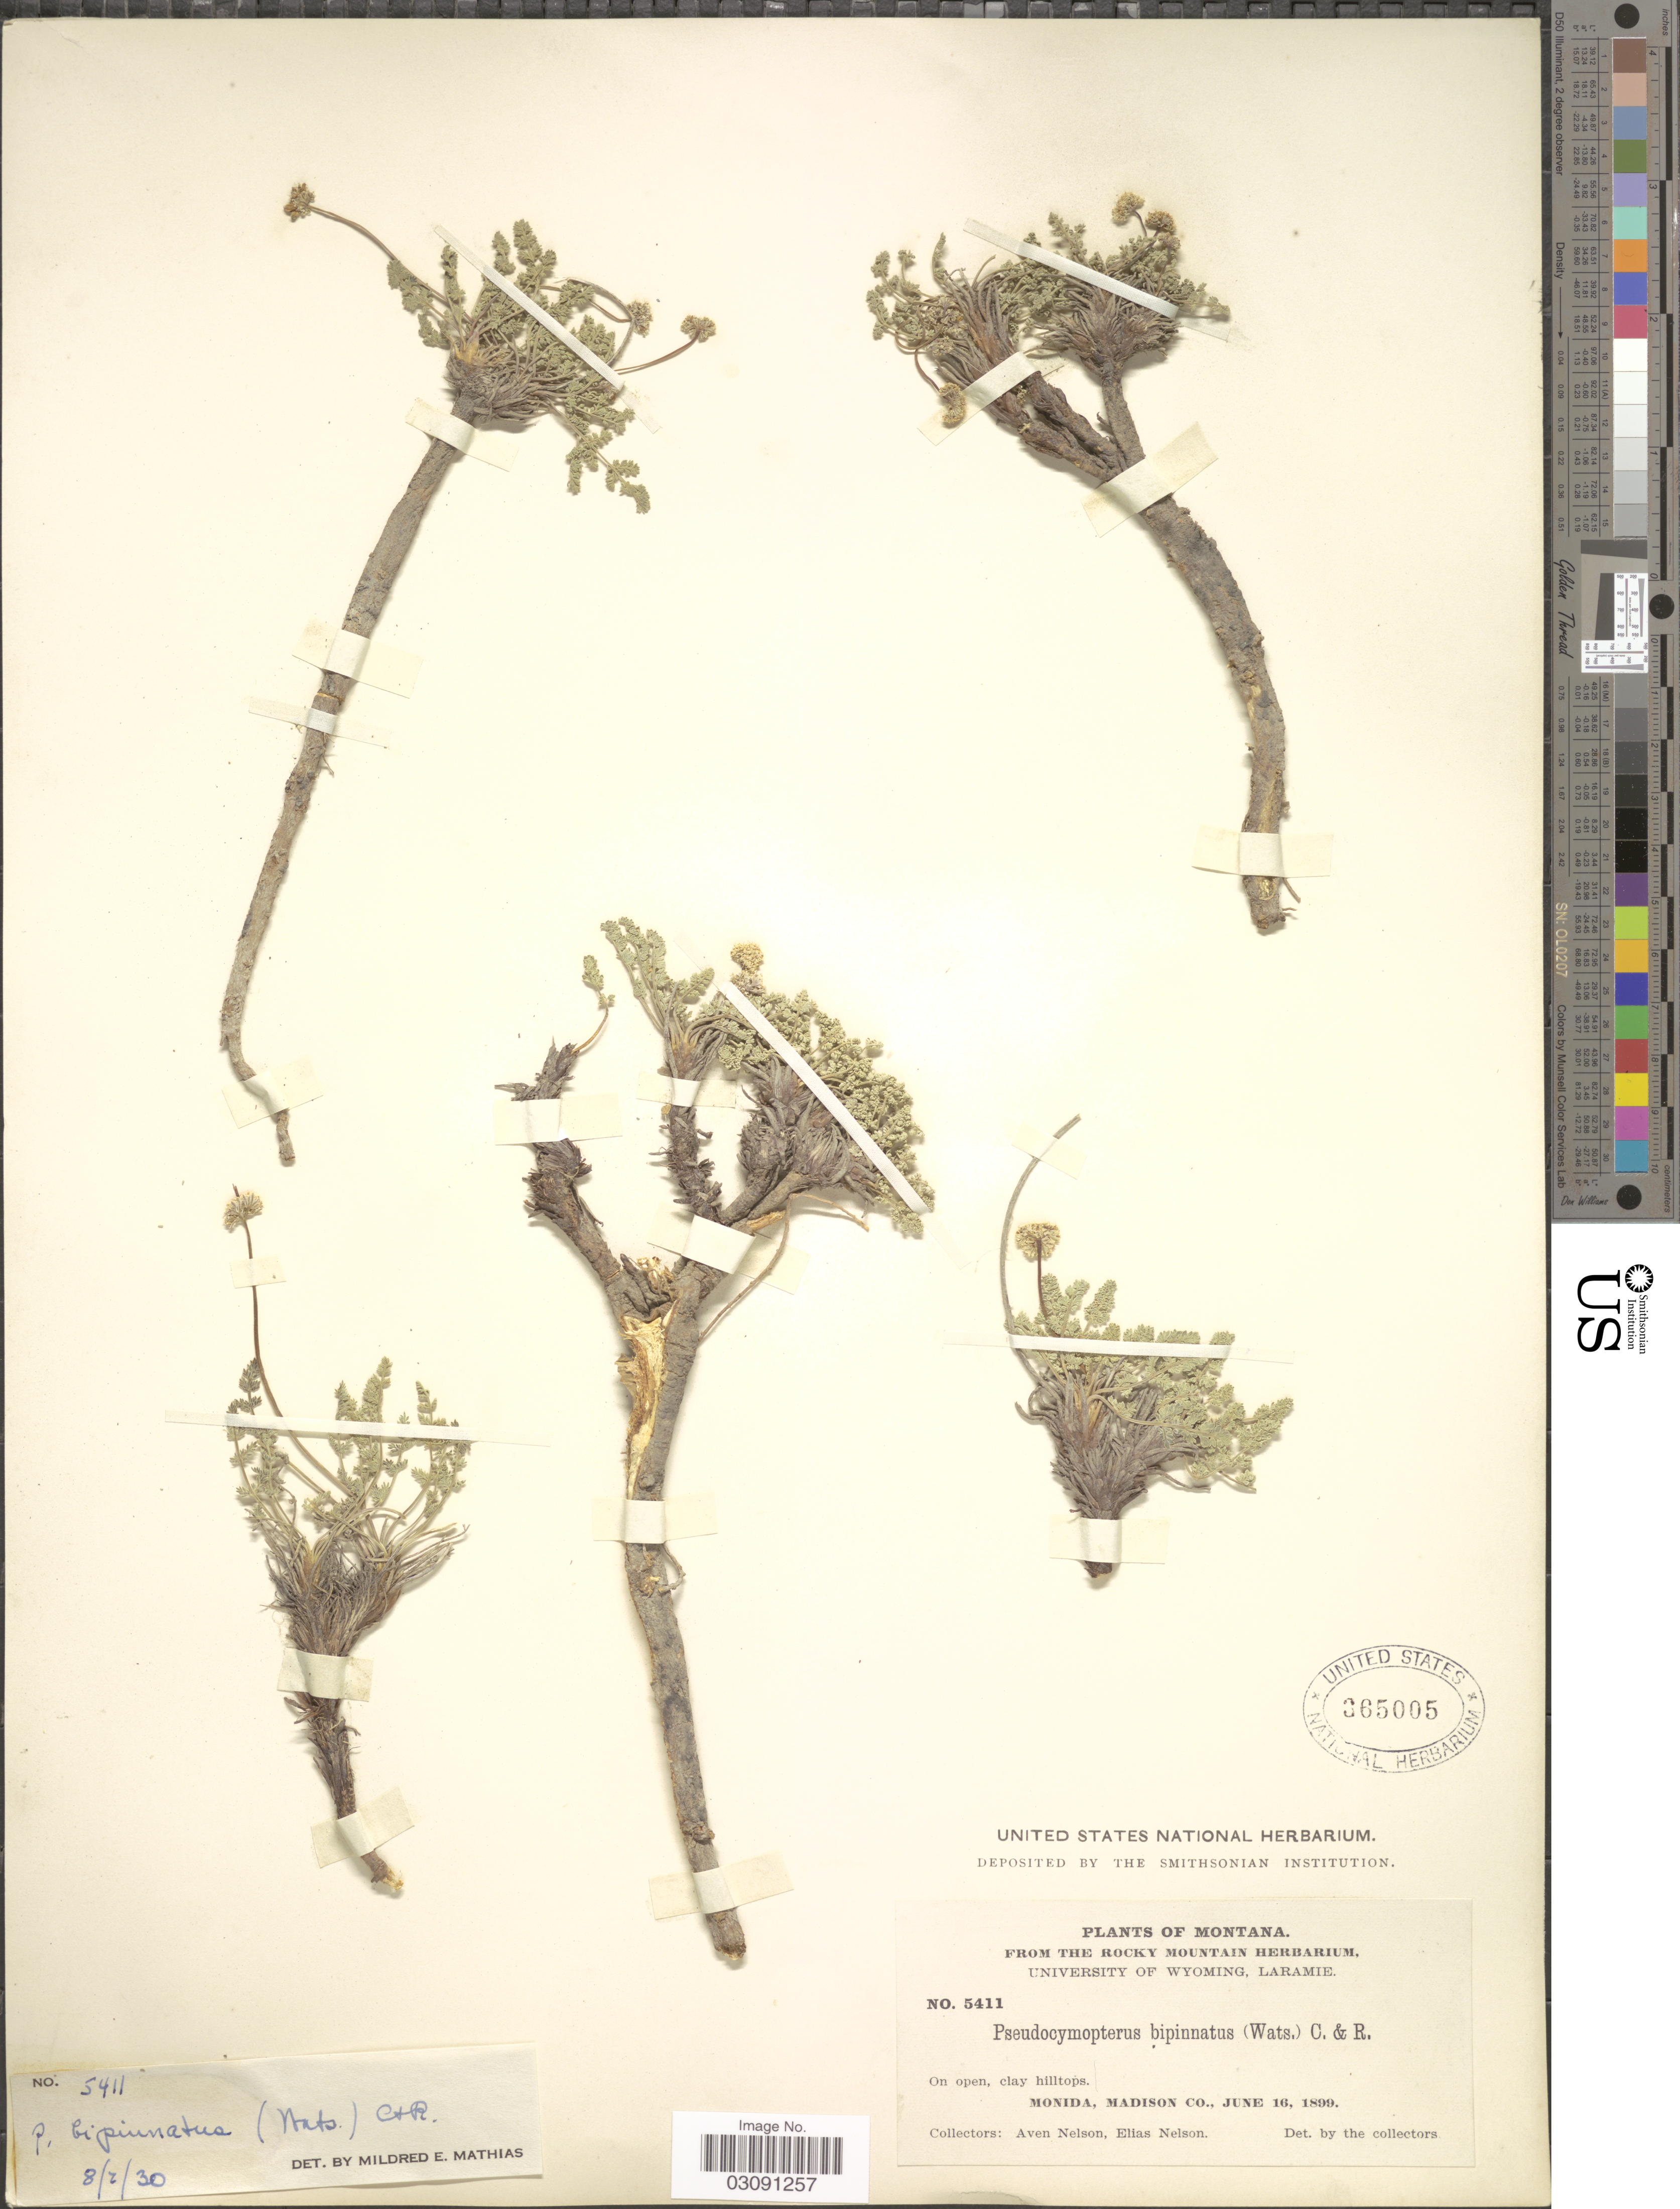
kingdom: Plantae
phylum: Tracheophyta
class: Magnoliopsida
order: Apiales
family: Apiaceae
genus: Cymopterus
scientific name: Cymopterus bipinnatus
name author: S. Watson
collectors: A. Nelson & E. Nelson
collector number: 5411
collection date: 1899-06-16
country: United States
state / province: Montana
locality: On open, clay hilltops. Monida, Madison Co.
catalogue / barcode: US 365005